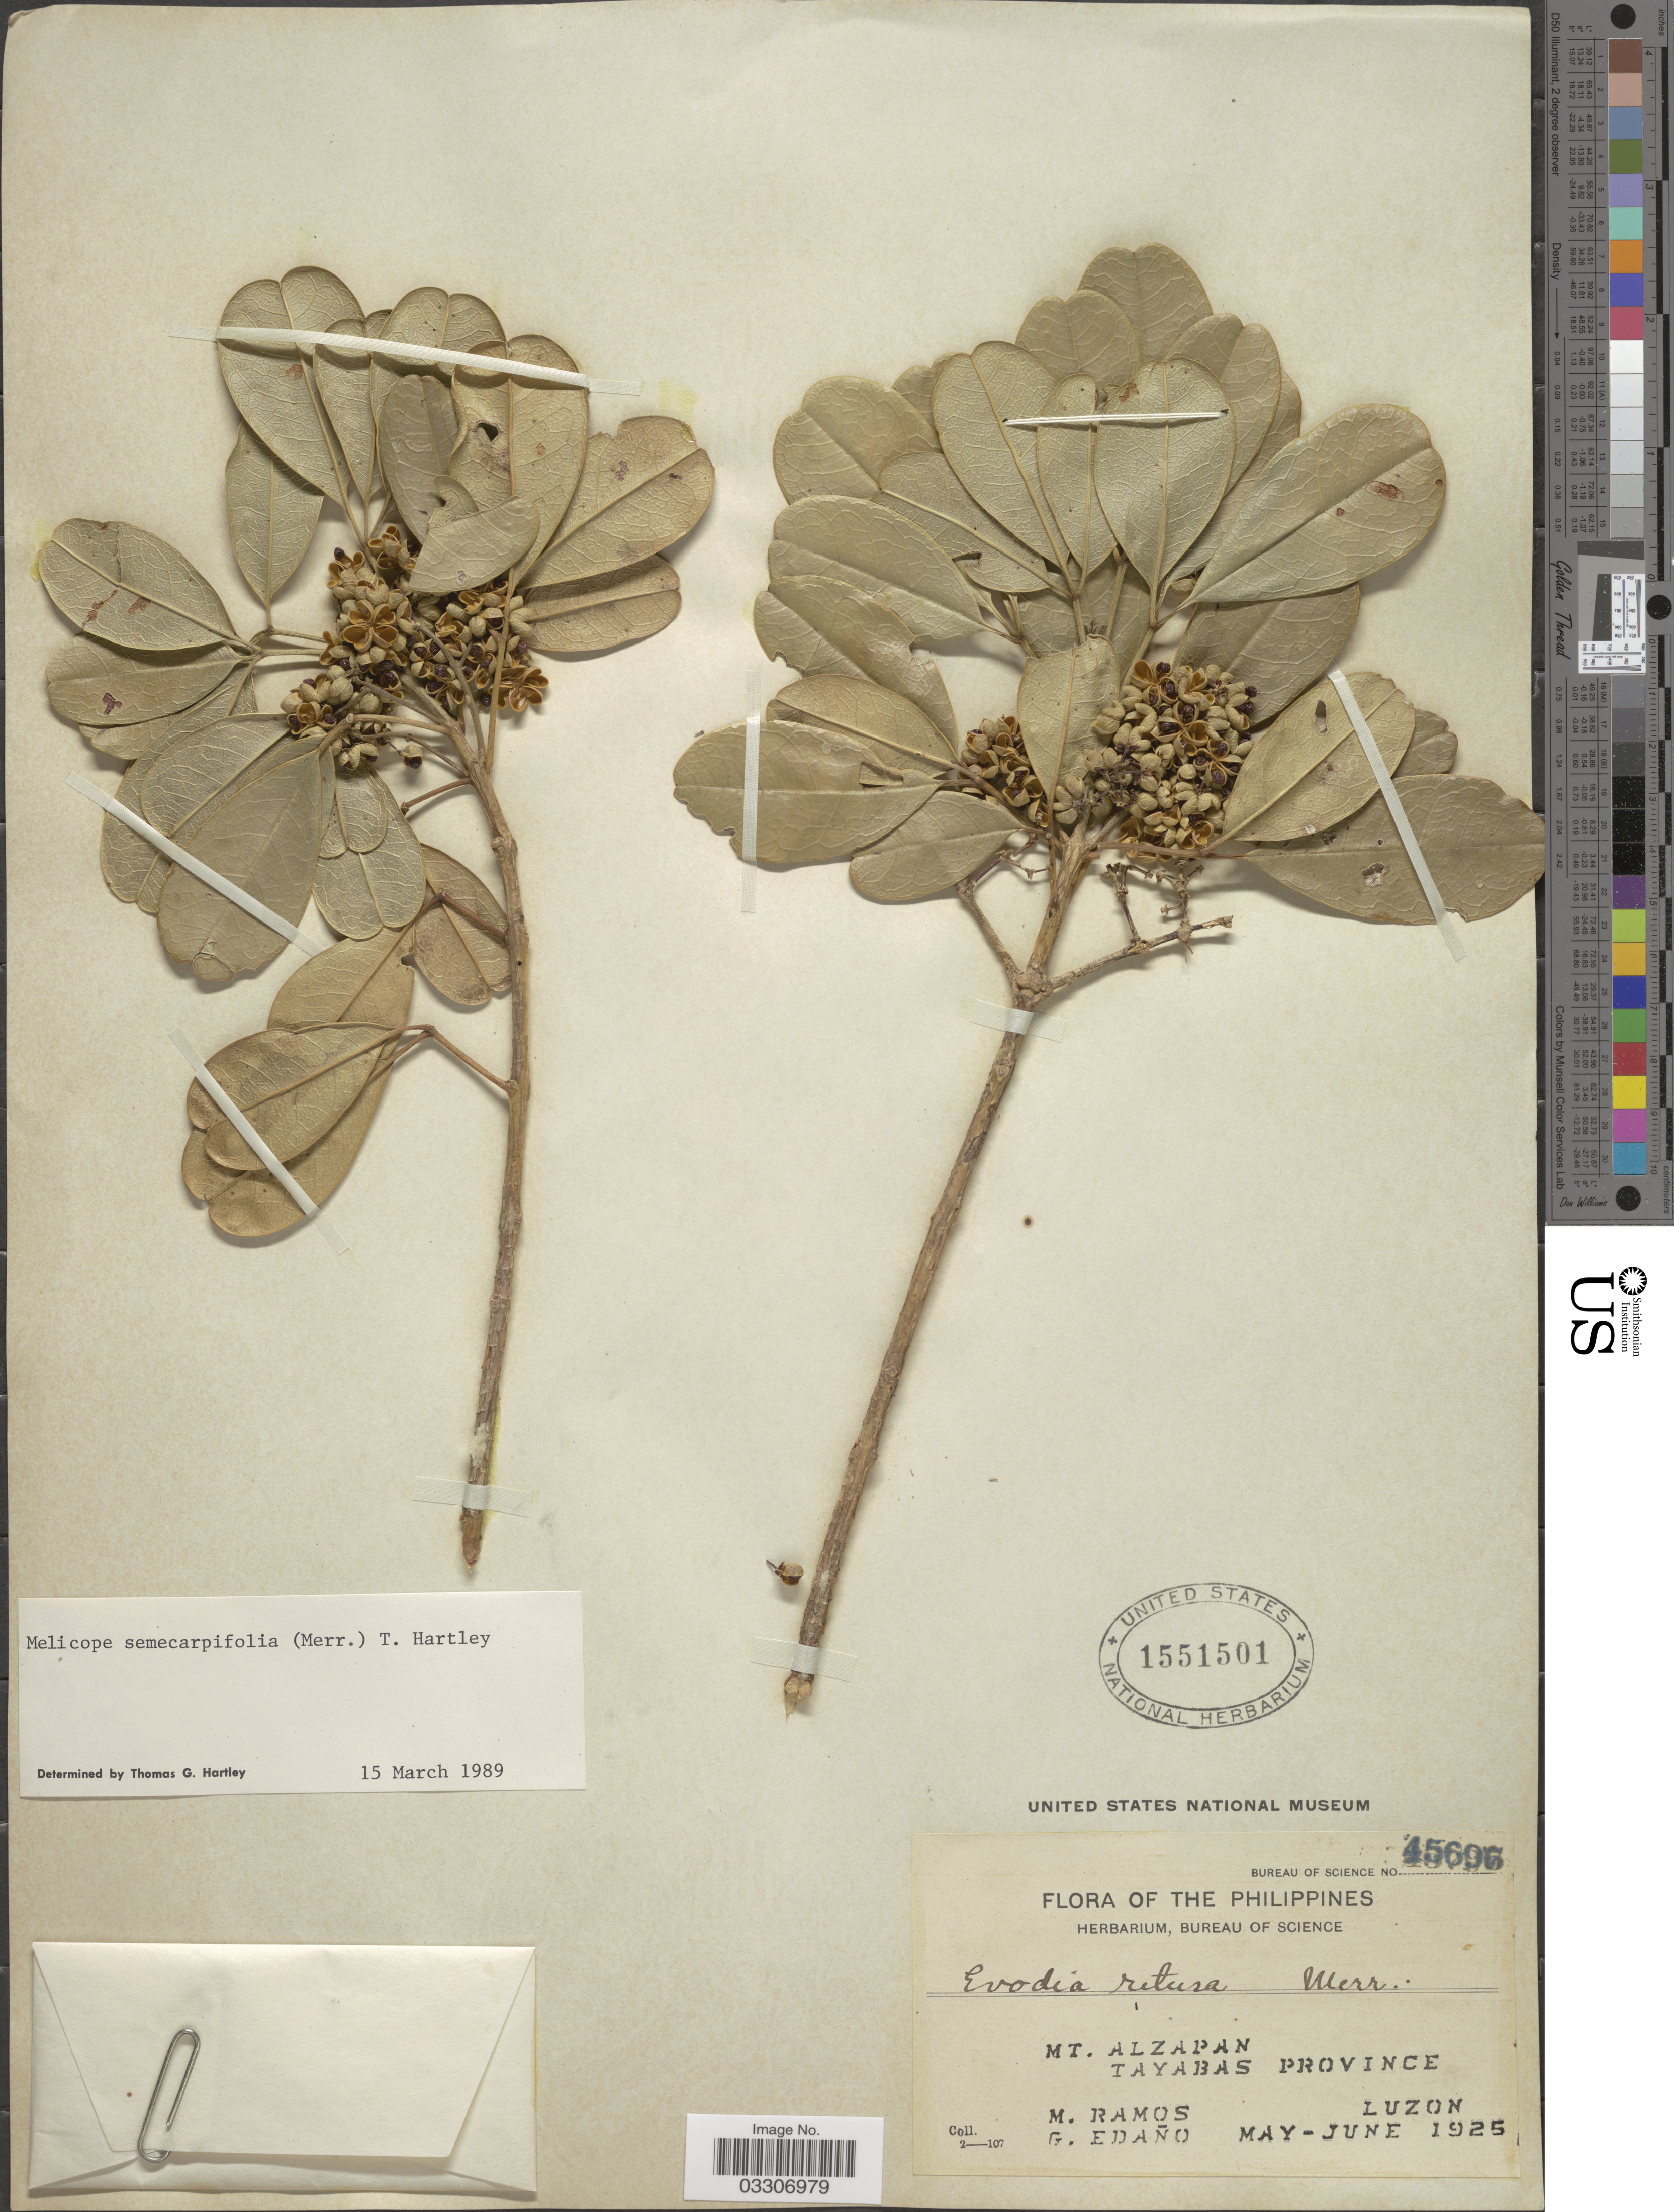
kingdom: Plantae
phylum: Tracheophyta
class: Magnoliopsida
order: Sapindales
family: Rutaceae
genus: Melicope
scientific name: Melicope semecarpifolia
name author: (Merr.) T.G. Hartley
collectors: M. Ramos & G. Edaño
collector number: Bureau of Science 45695*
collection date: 1925-05/1925-06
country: Philippines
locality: Mt. Alzapan, Tayabas Province. Luzon.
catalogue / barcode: US 1551501